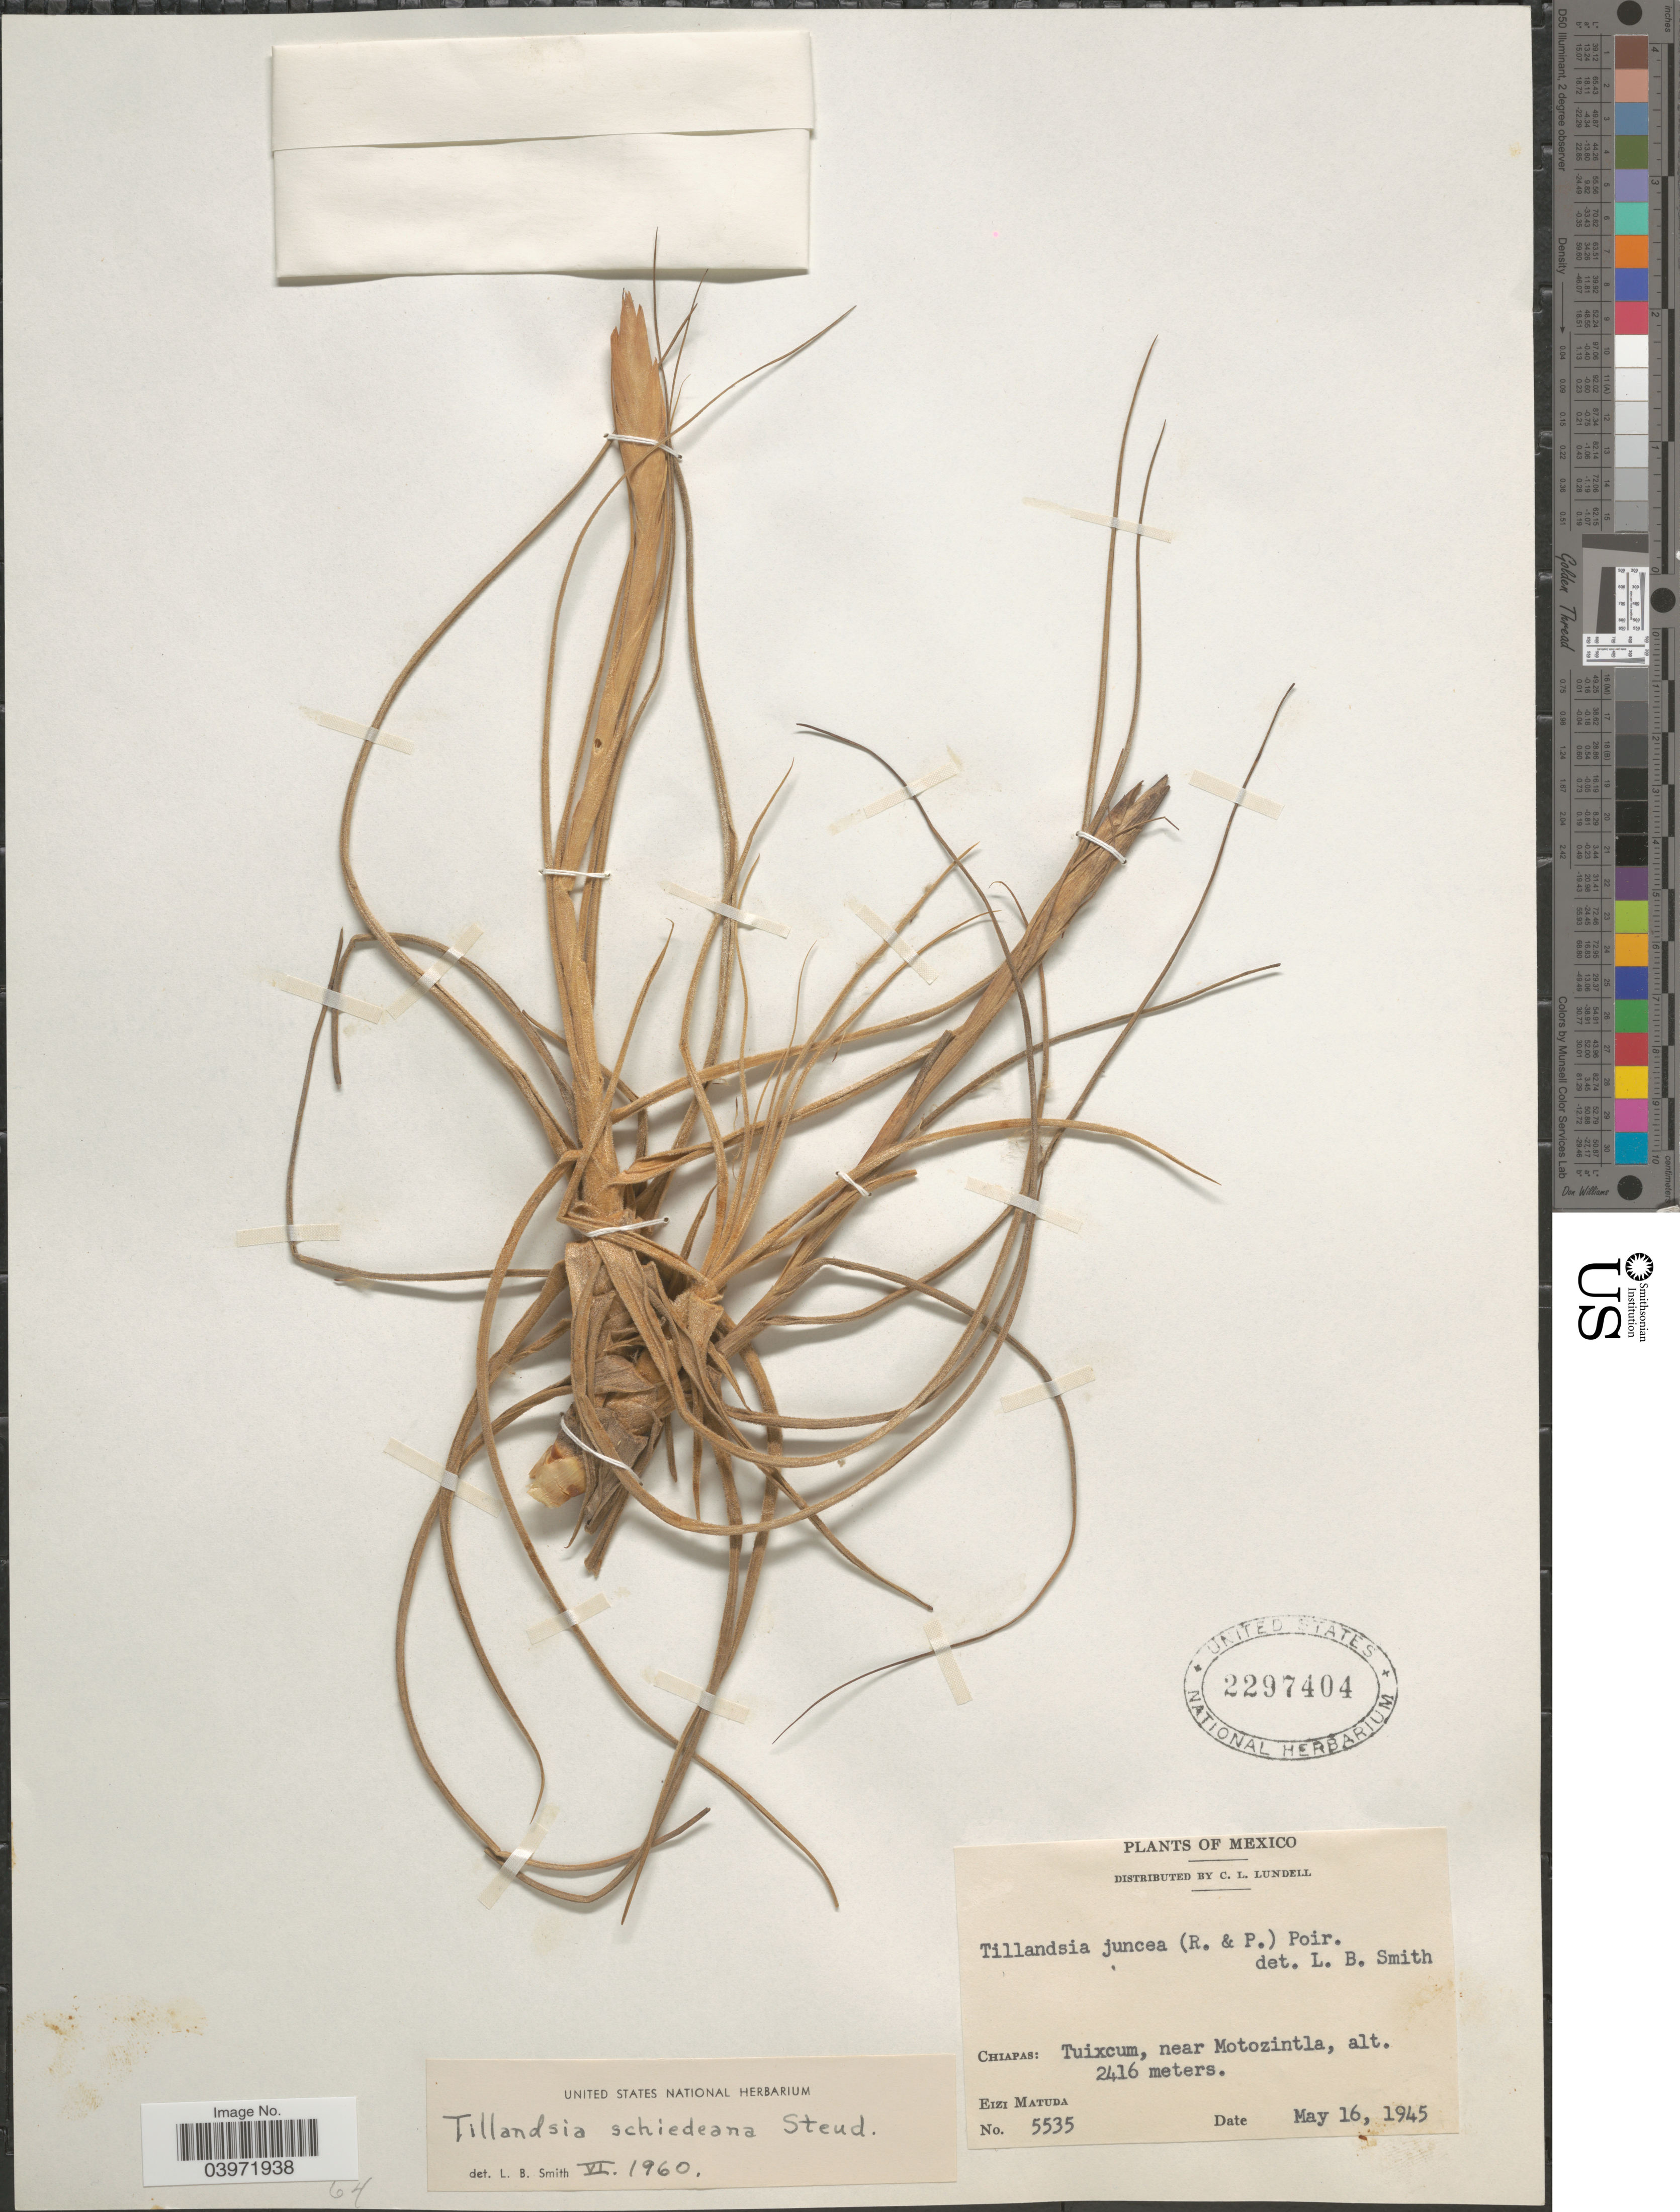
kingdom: Plantae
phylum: Tracheophyta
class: Liliopsida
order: Poales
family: Bromeliaceae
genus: Tillandsia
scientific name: Tillandsia schiedeana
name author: Steud.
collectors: E. Matuda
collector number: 5535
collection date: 1945-05-16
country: Mexico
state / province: Chiapas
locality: Tuixum, near Motozintla.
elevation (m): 2416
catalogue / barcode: US 2297404